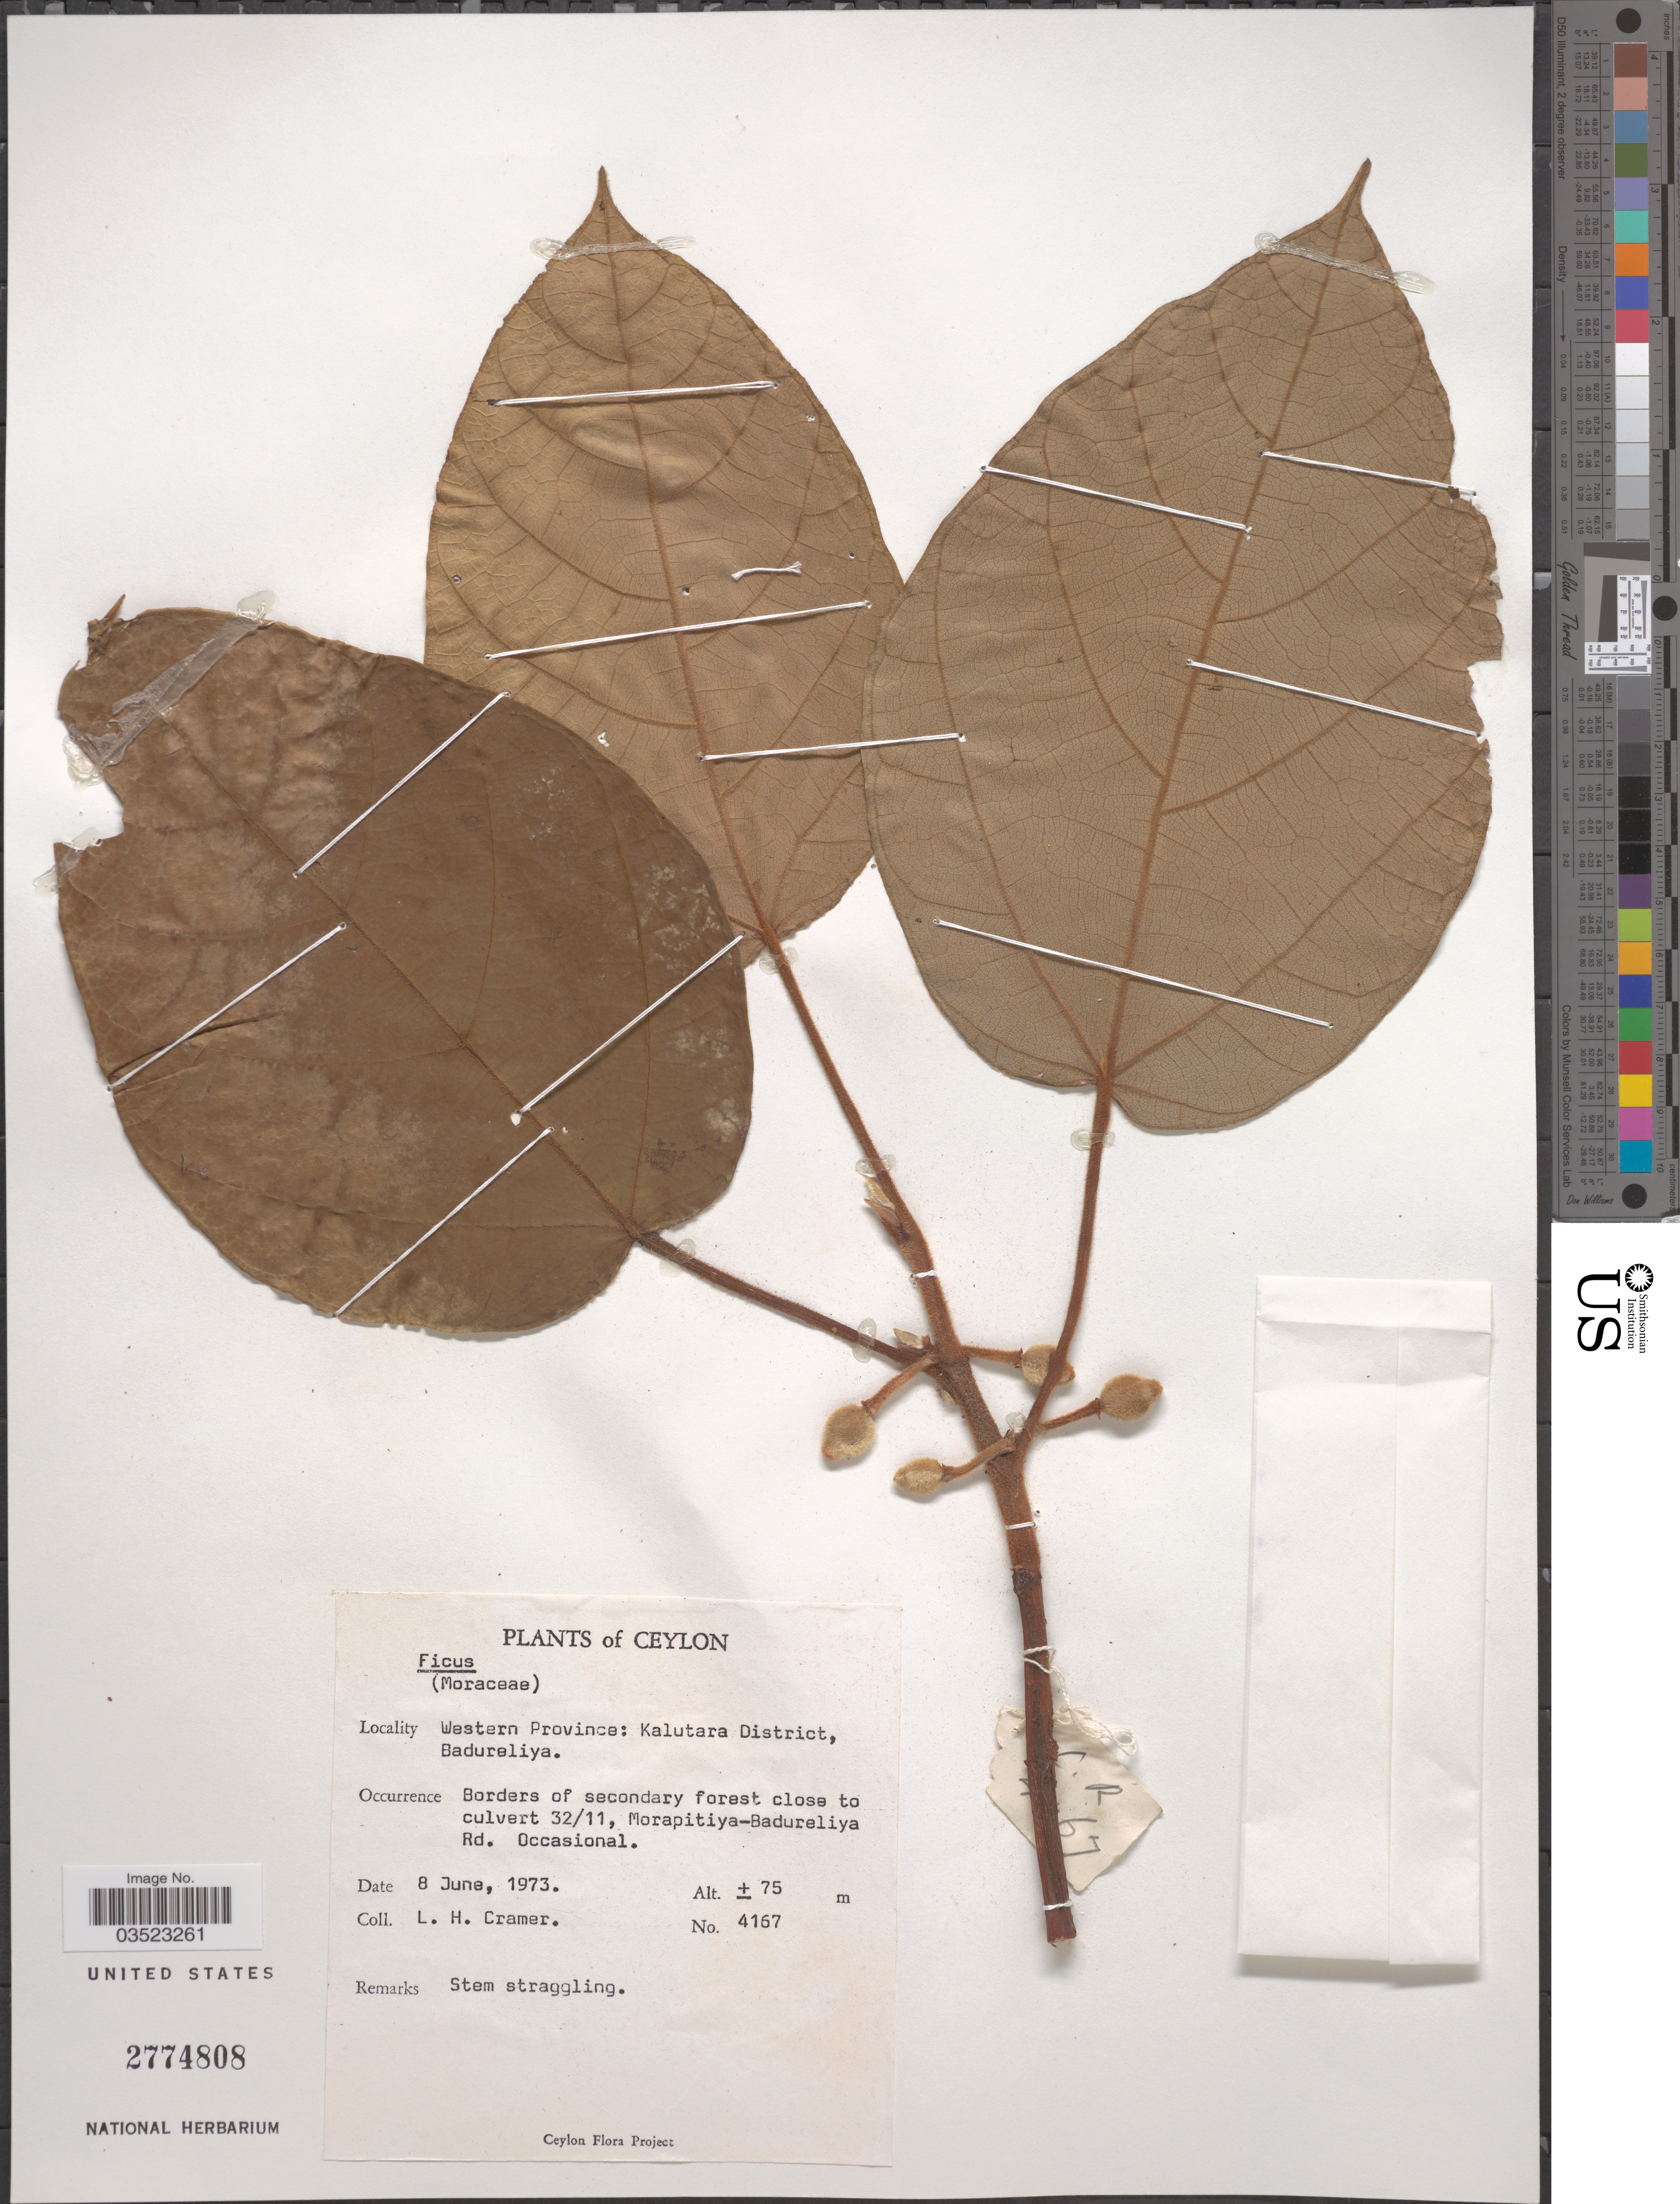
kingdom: Plantae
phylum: Tracheophyta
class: Magnoliopsida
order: Rosales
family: Moraceae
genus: Ficus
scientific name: Ficus sp.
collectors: L. H. Cramer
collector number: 4167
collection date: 1973-06-08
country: Sri Lanka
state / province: Western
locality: Ceylon. Kalutara District, Badureliya. Borders of secondary forest close to culvert 32/11, Morapitiya-Badureliya Rd. Occasional.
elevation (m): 75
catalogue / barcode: US 2774808